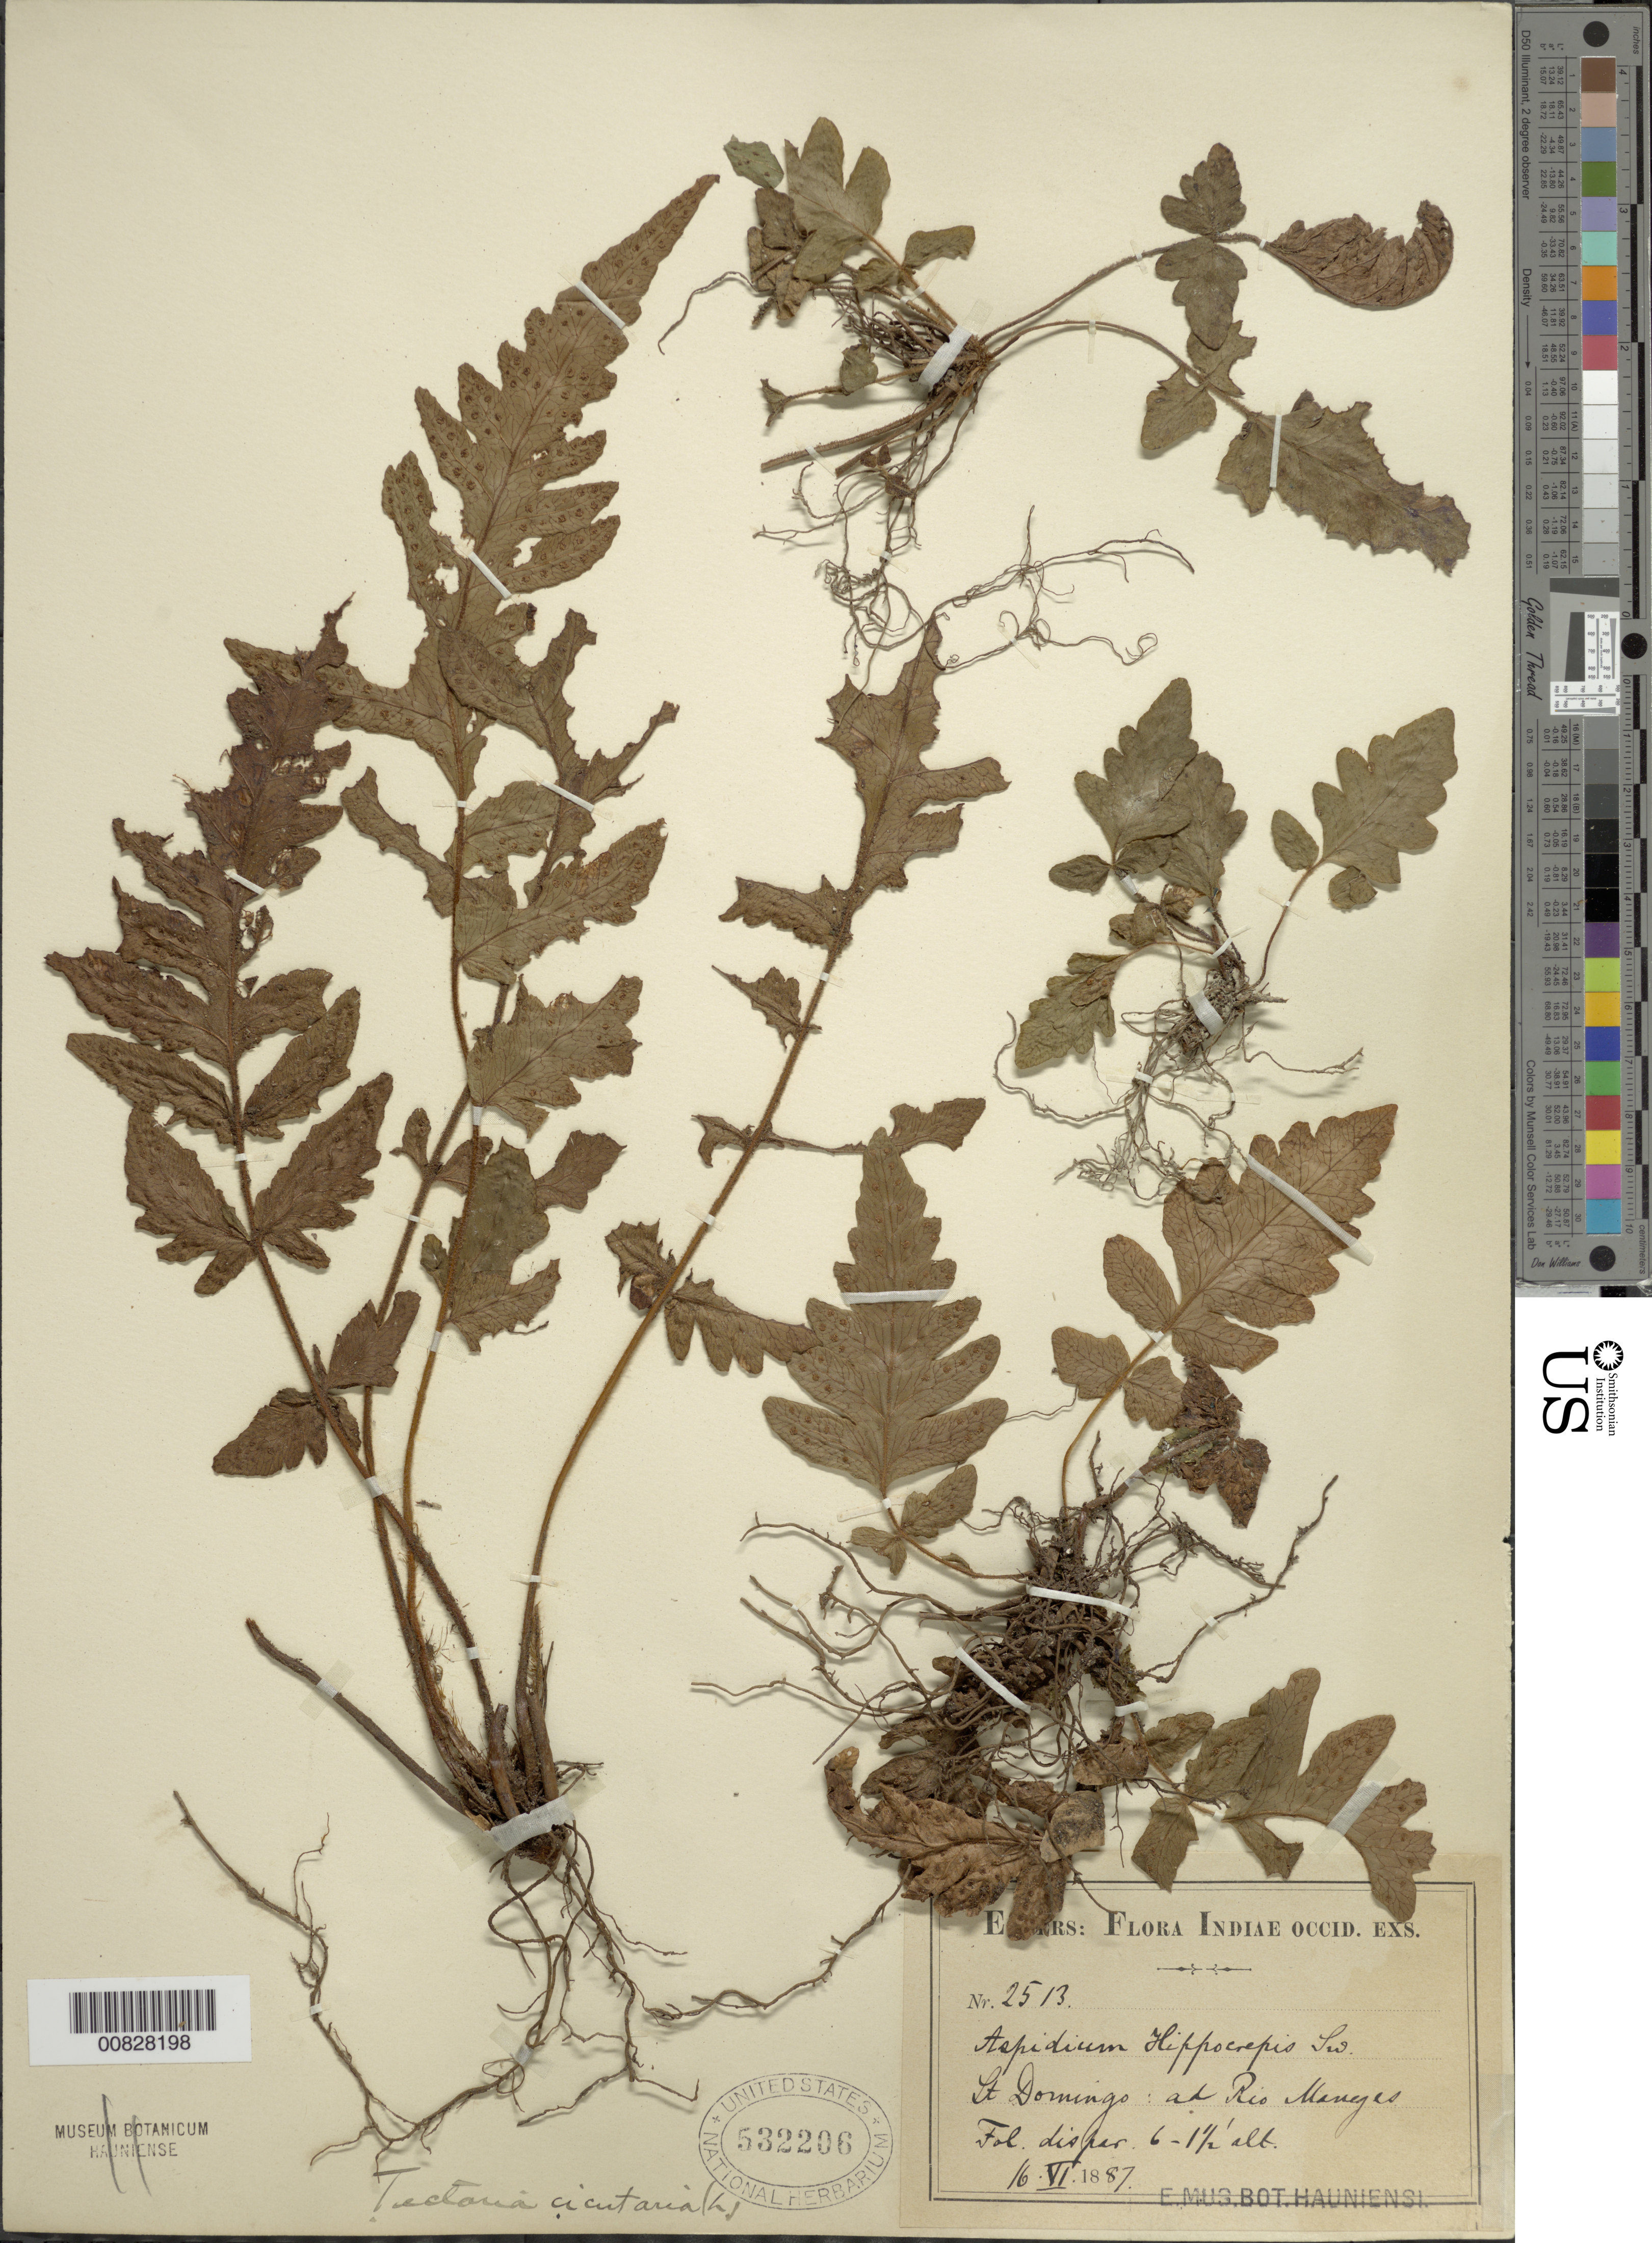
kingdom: Plantae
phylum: Tracheophyta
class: Polypodiopsida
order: Polypodiales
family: Tectariaceae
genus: Tectaria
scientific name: Tectaria cicutaria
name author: (L.) Copel.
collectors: H. F. A. von Eggers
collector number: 2513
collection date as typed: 16 Jun 1887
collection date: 1887-06-16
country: Dominican Republic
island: Hispaniola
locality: Río Mameyes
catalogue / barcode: US 532206